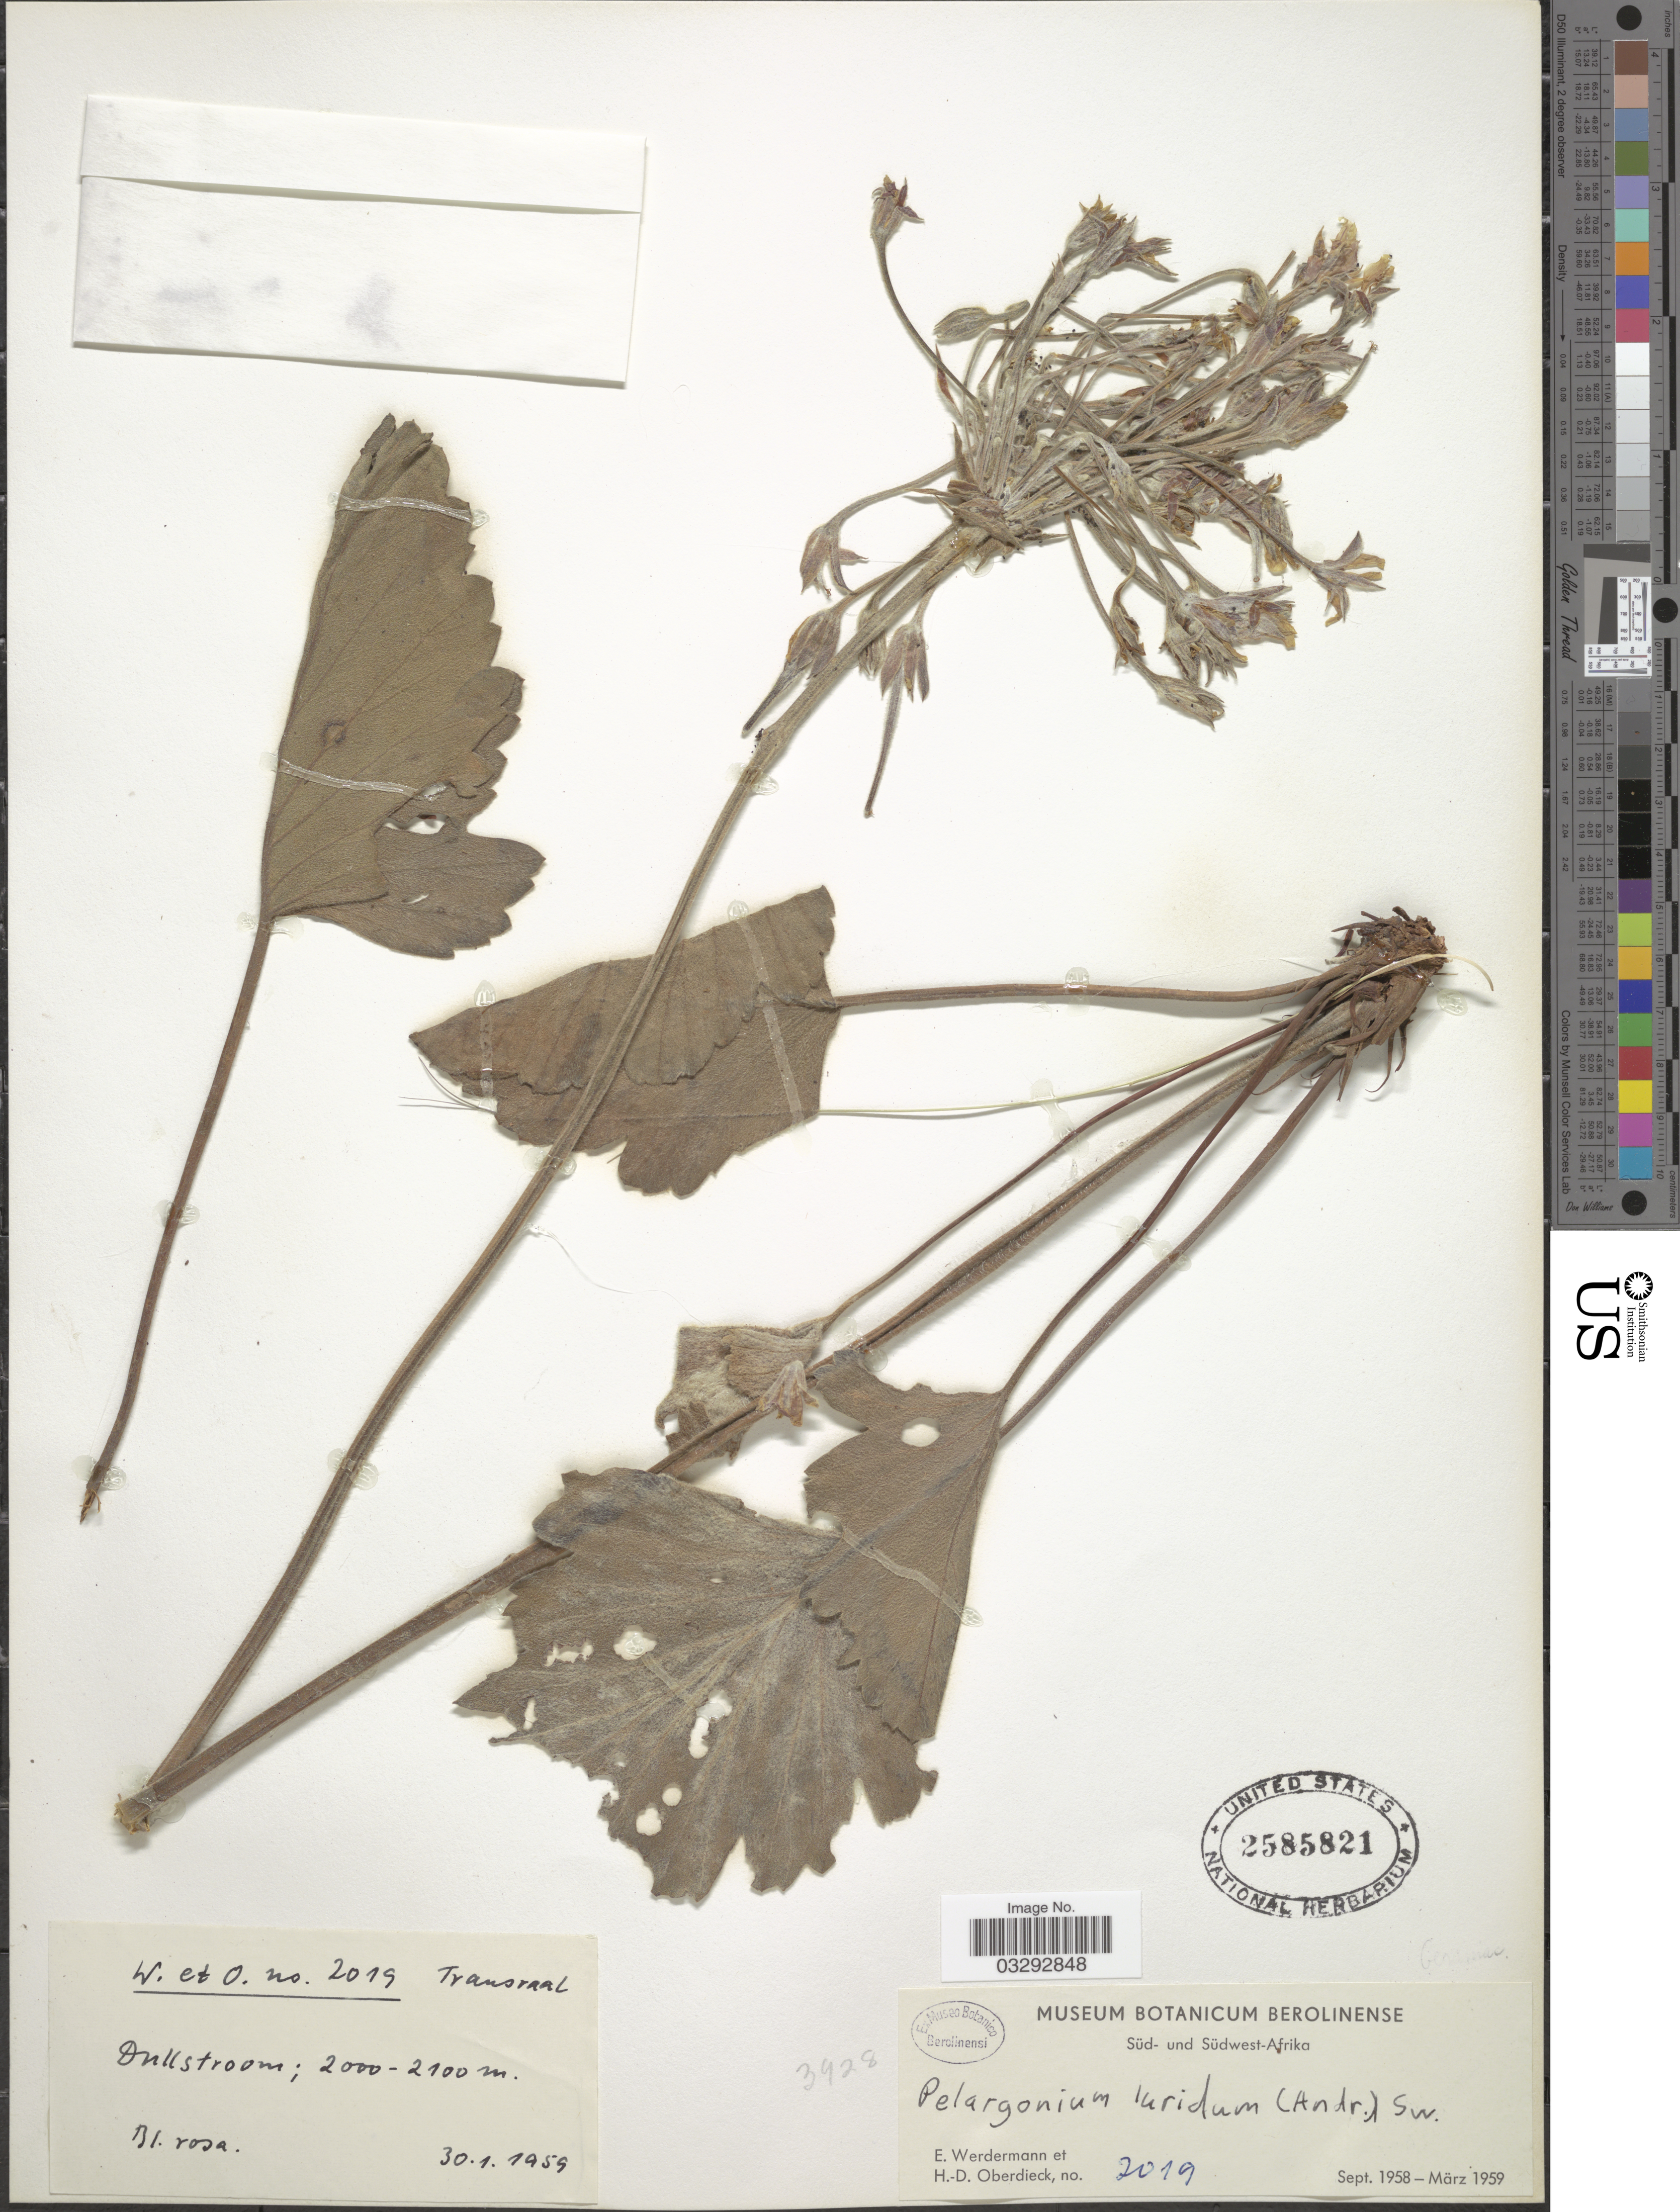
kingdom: Plantae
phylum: Tracheophyta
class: Magnoliopsida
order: Geraniales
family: Geraniaceae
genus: Pelargonium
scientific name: Pelargonium luridum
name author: (Andrews) Sweet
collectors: E. Werdermann & H. Oberdieck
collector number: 2019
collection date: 1959-01-30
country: South Africa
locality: Transvaal, Dullstroom.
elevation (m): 2000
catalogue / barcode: US 2585821